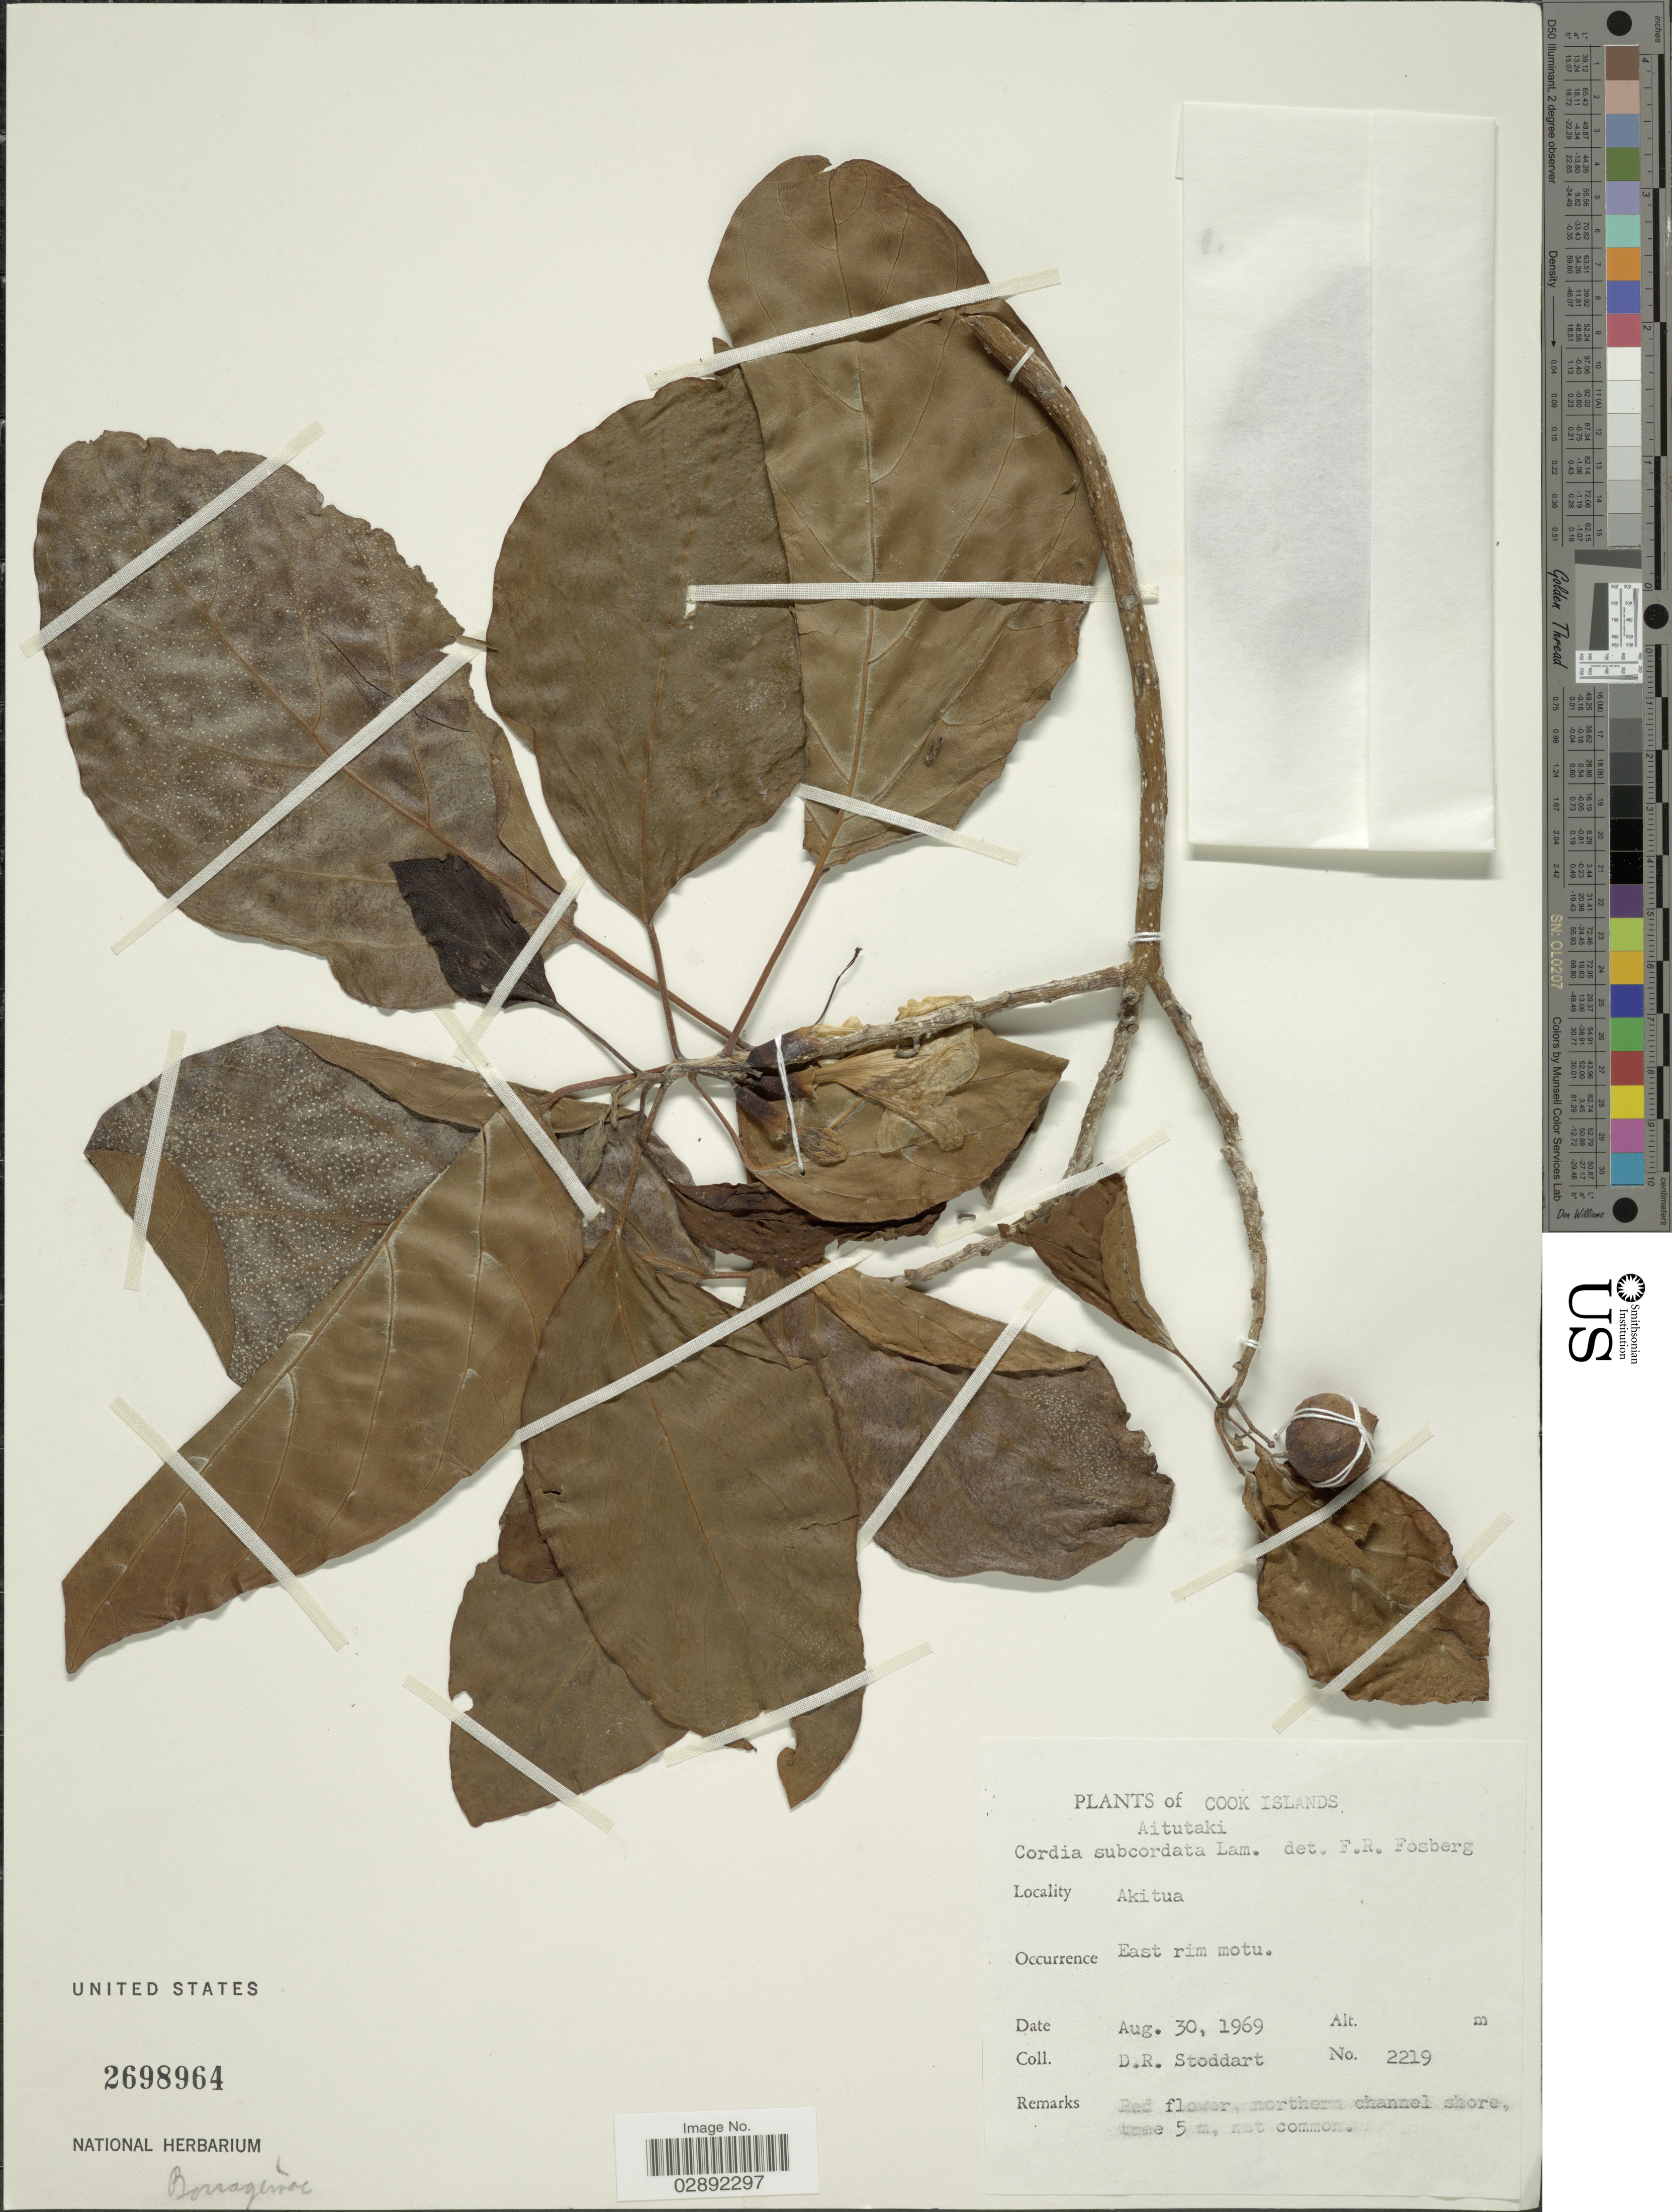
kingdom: Plantae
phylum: Tracheophyta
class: Magnoliopsida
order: Boraginales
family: Cordiaceae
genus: Cordia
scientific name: Cordia subcordata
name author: Lam.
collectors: D. R. Stoddart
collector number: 2219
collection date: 1969-08-30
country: Cook Islands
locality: Aitutaki. Akitua. East rim motu.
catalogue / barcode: US 2698964